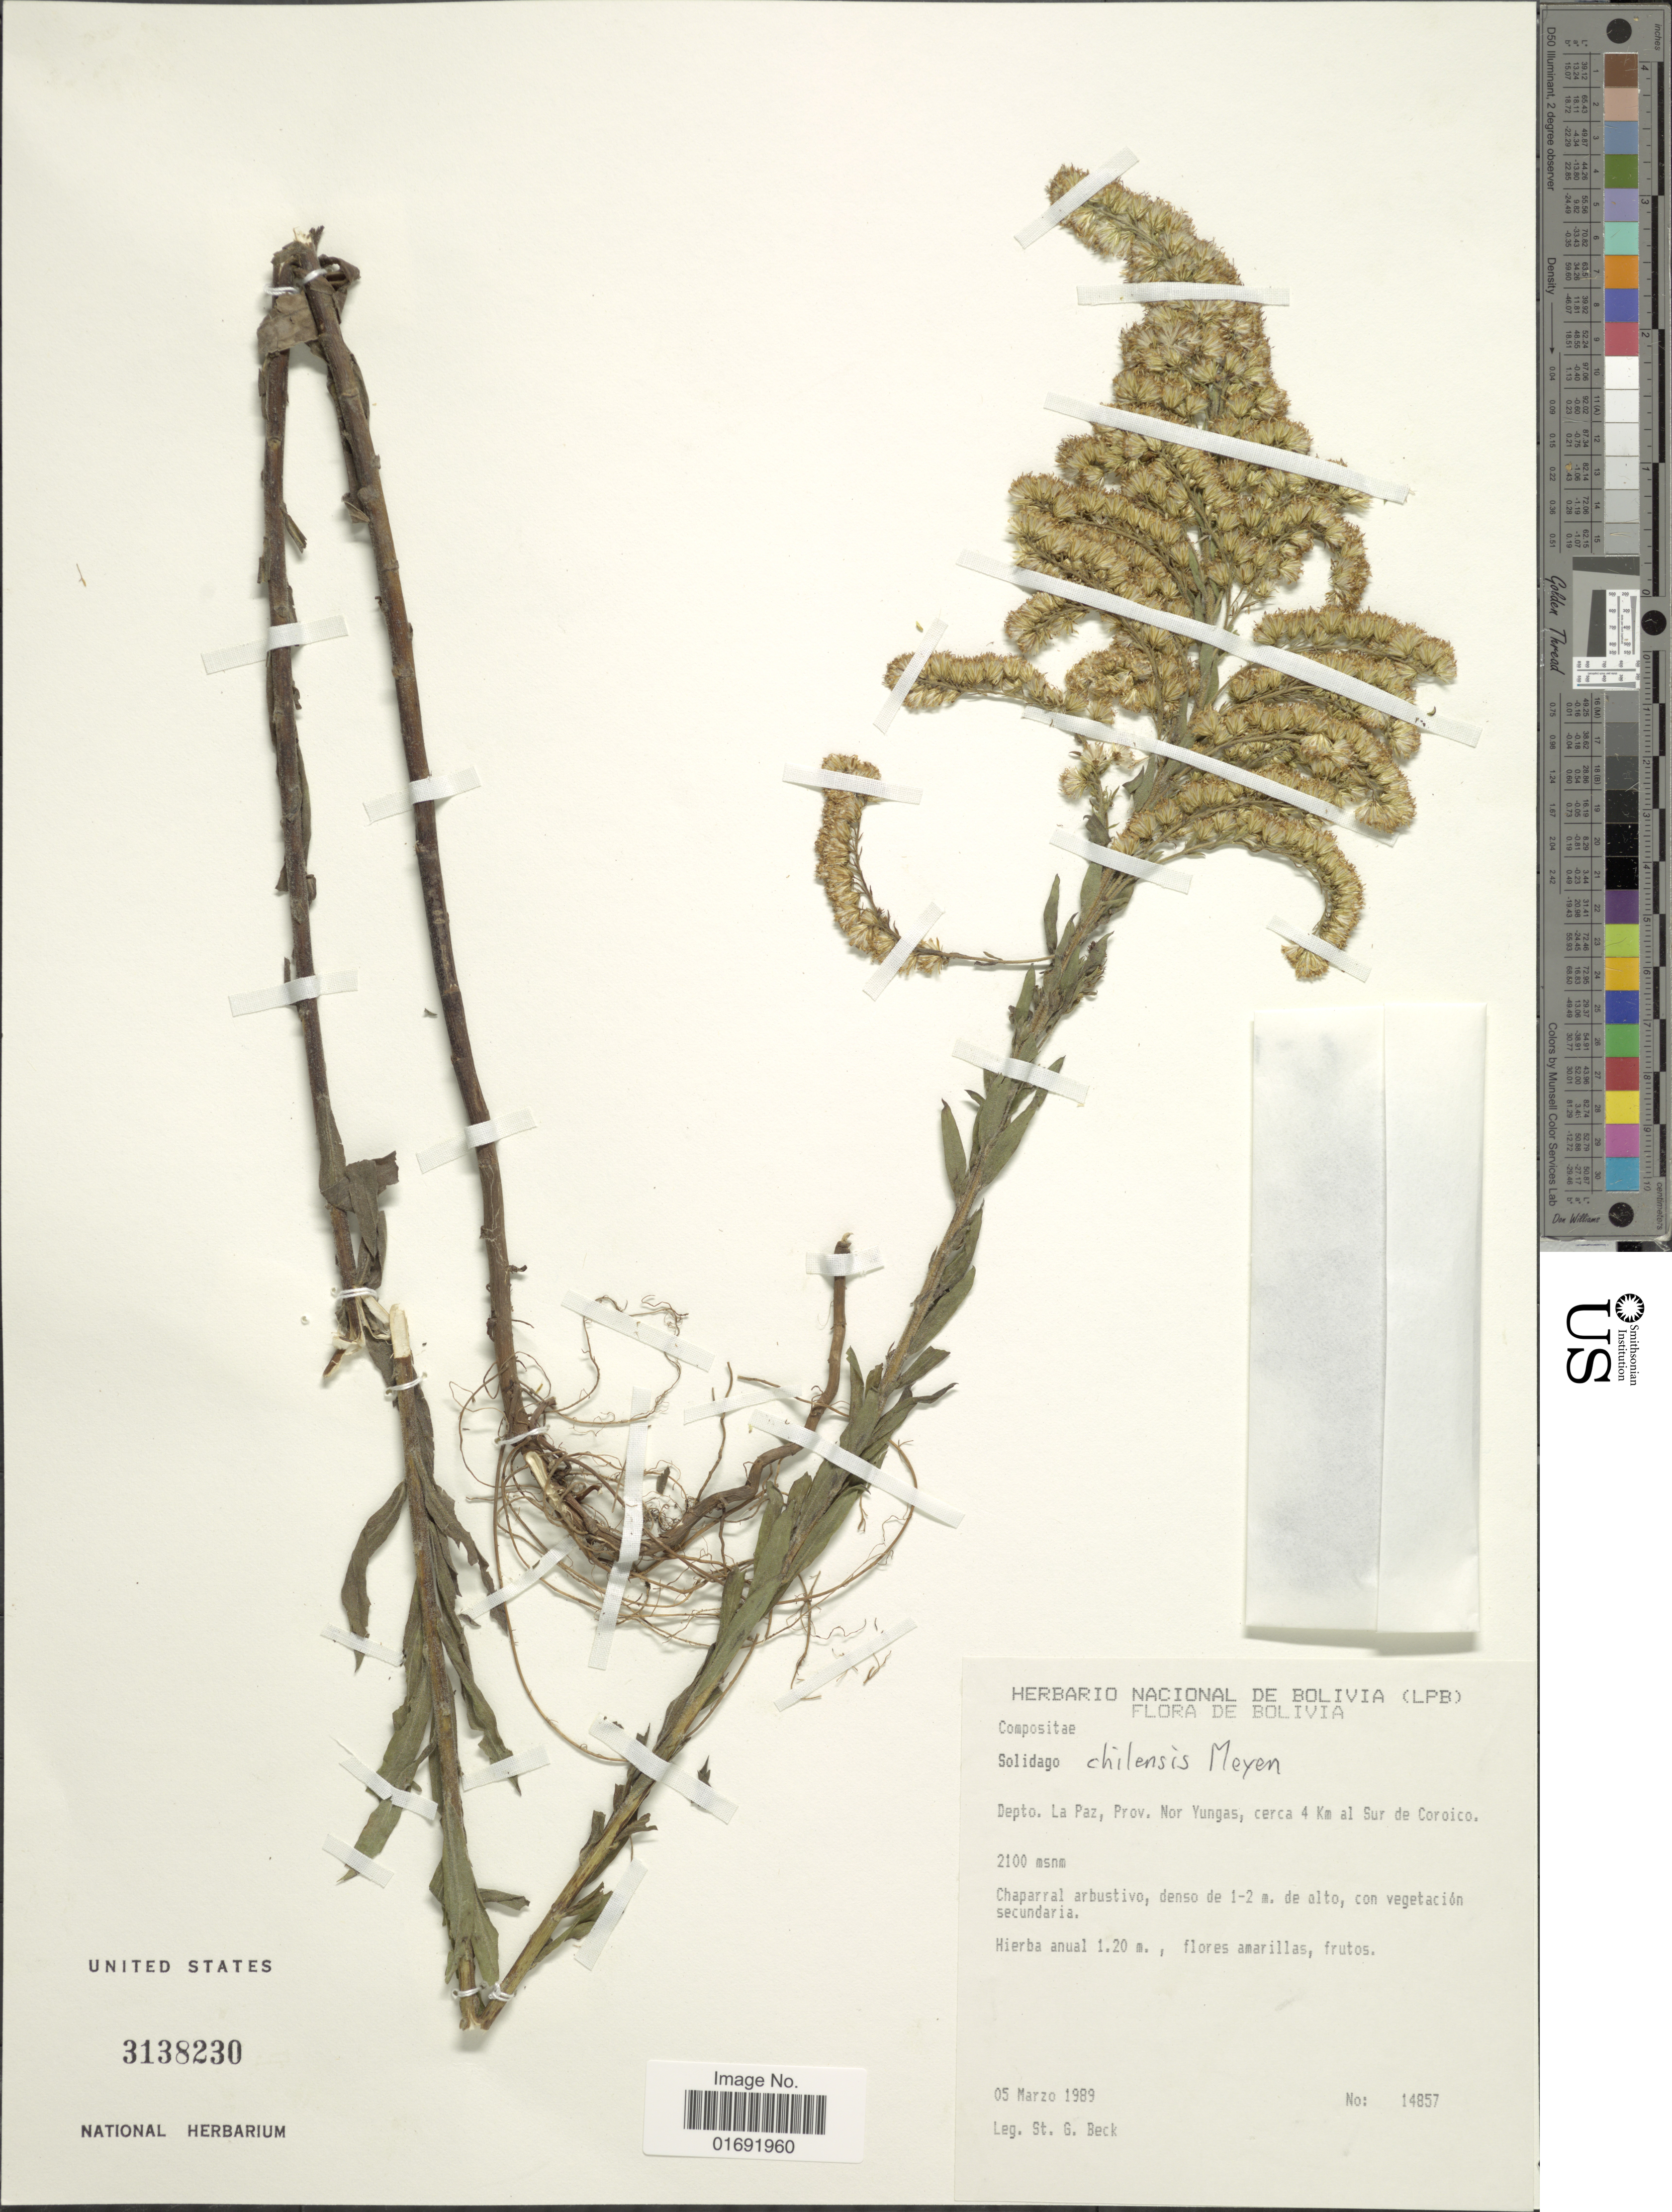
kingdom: Plantae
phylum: Tracheophyta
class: Magnoliopsida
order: Asterales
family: Asteraceae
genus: Solidago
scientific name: Solidago chilensis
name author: Meyen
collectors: S. G. Beck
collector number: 14857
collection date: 1989-03-05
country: Bolivia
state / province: La Paz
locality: Prov. Nor Yungas, cerca 4 km al Sur de Coroico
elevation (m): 2100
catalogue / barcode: US 3138230